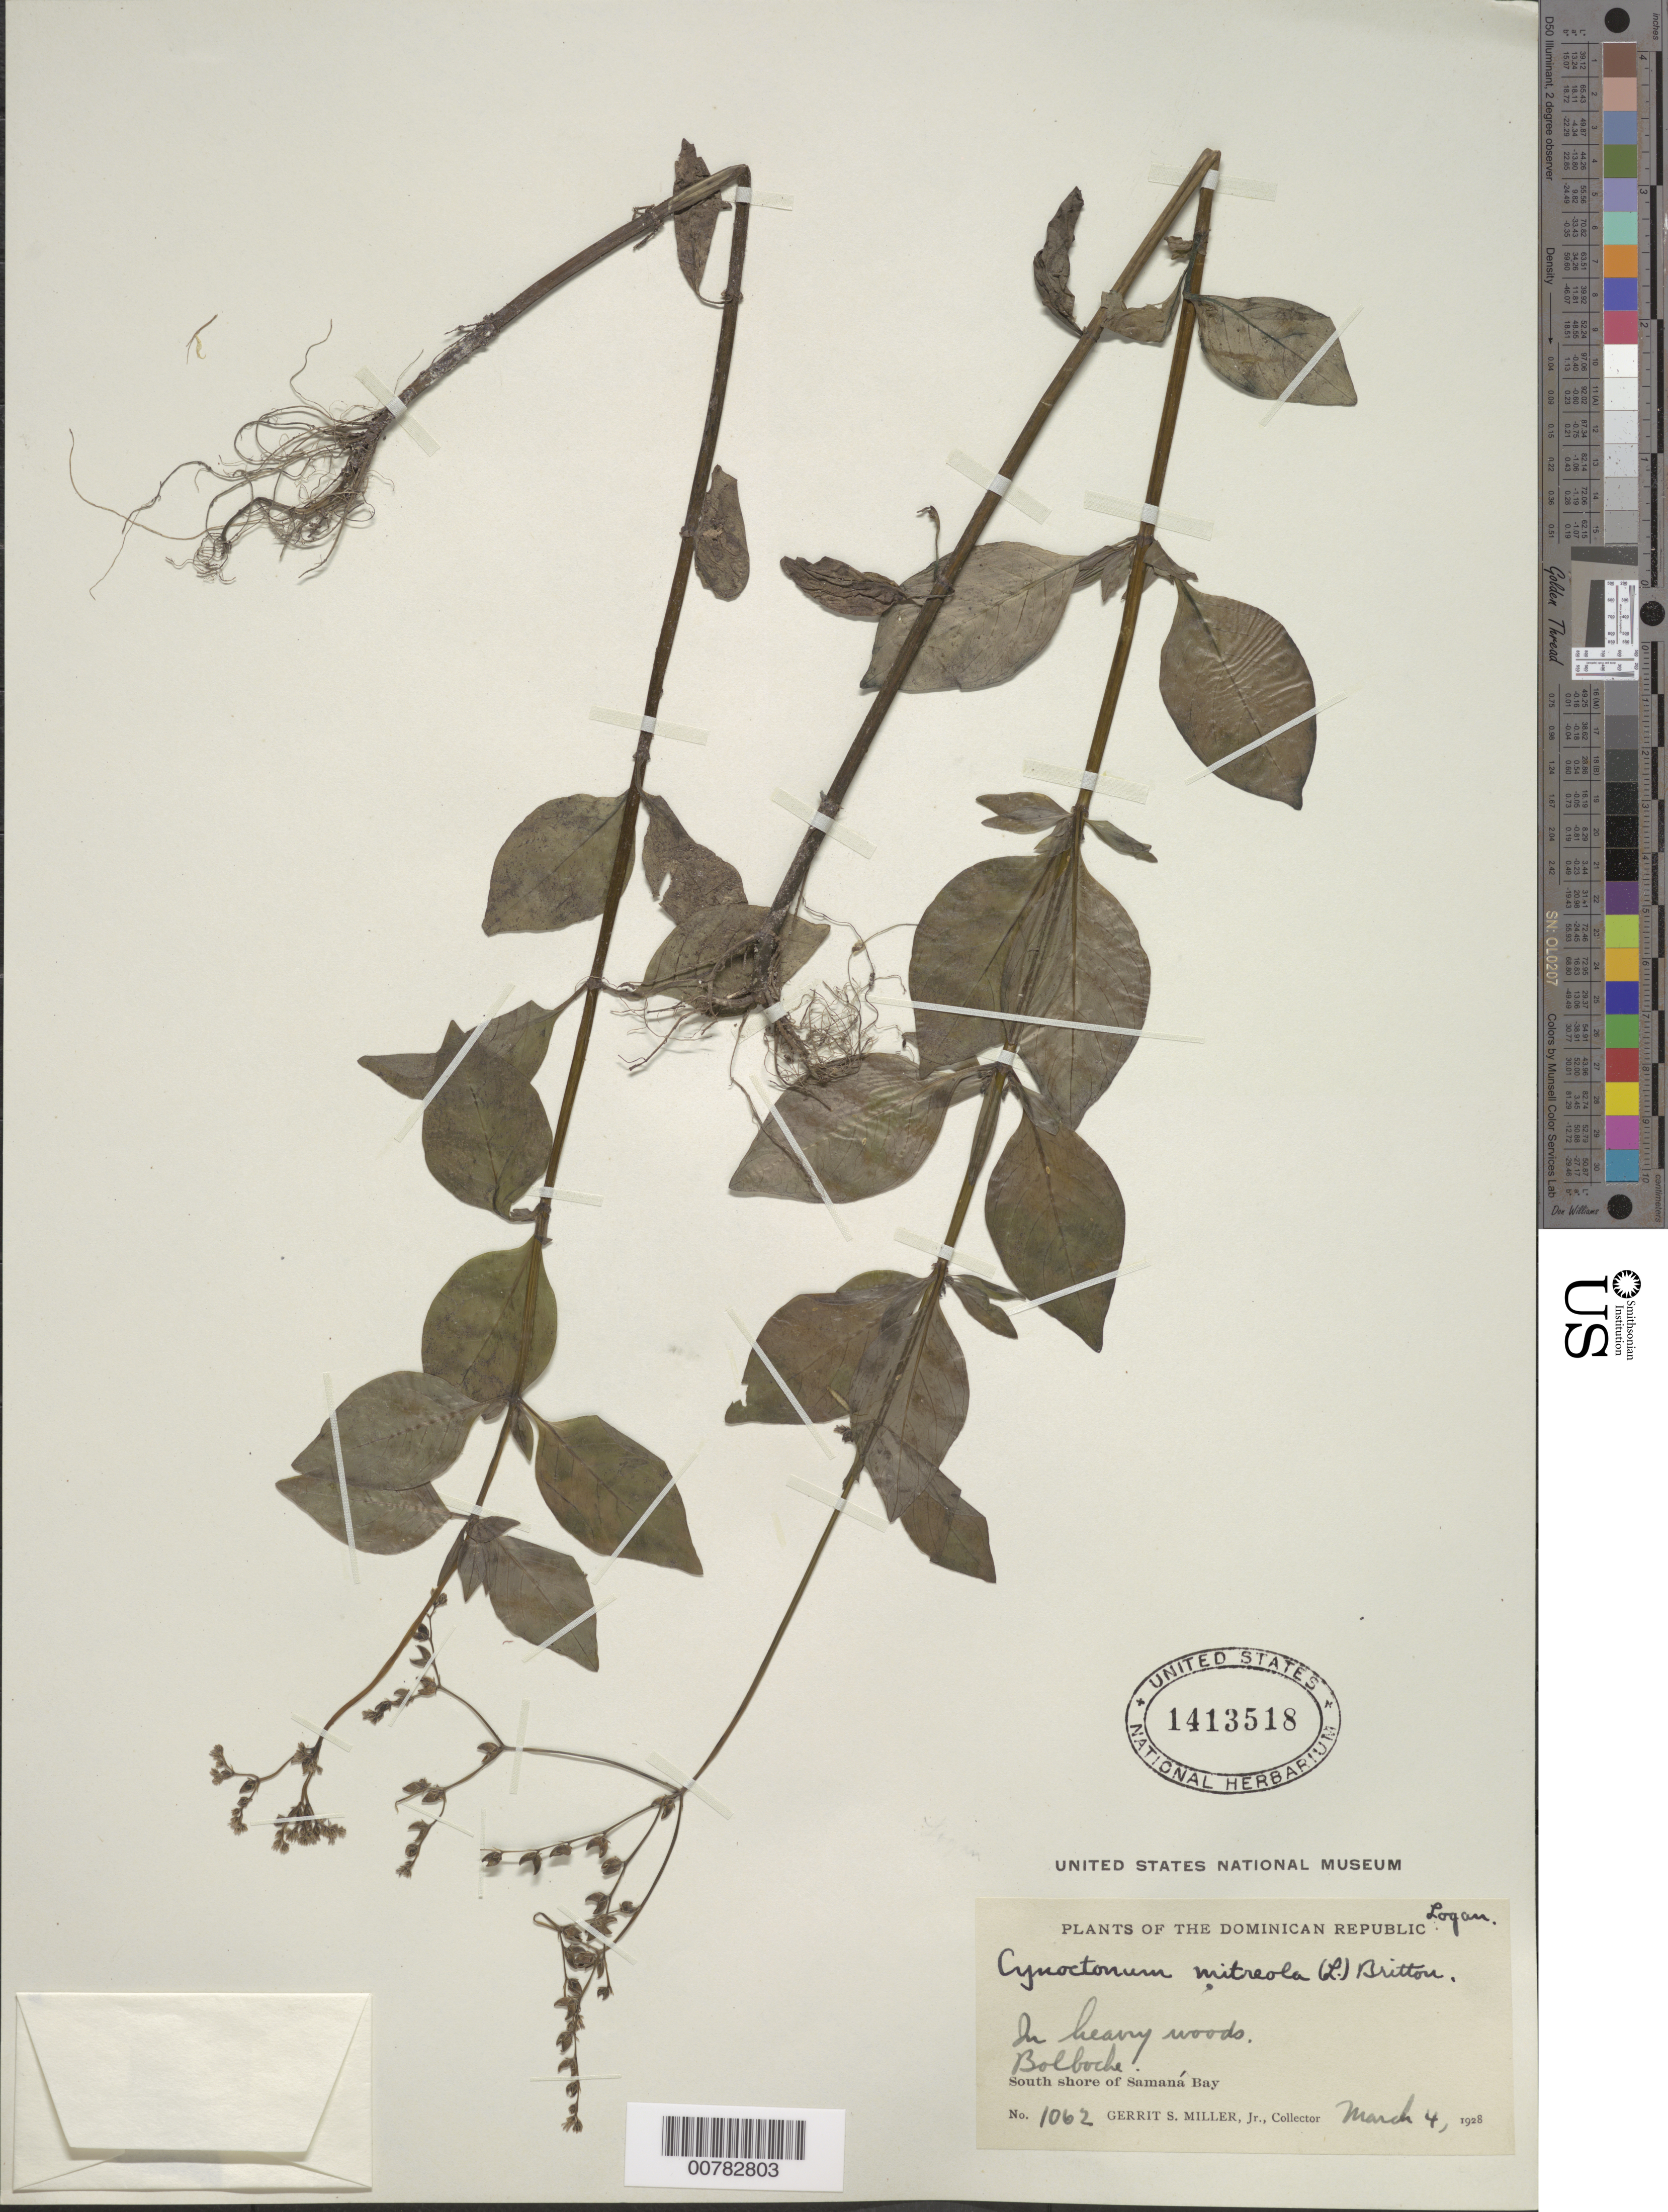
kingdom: Plantae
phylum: Tracheophyta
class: Magnoliopsida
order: Gentianales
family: Loganiaceae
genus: Mitreola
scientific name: Mitreola petiolata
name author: (J.F. Gmel.) Torr. & A. Gray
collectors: G. S. Miller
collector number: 1062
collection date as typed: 04 Mar 1928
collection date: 1928-03-04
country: Dominican Republic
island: Hispaniola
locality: South shore of Samaná Bay, Bolbache.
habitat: In heavy woods.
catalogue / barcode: US 1413518